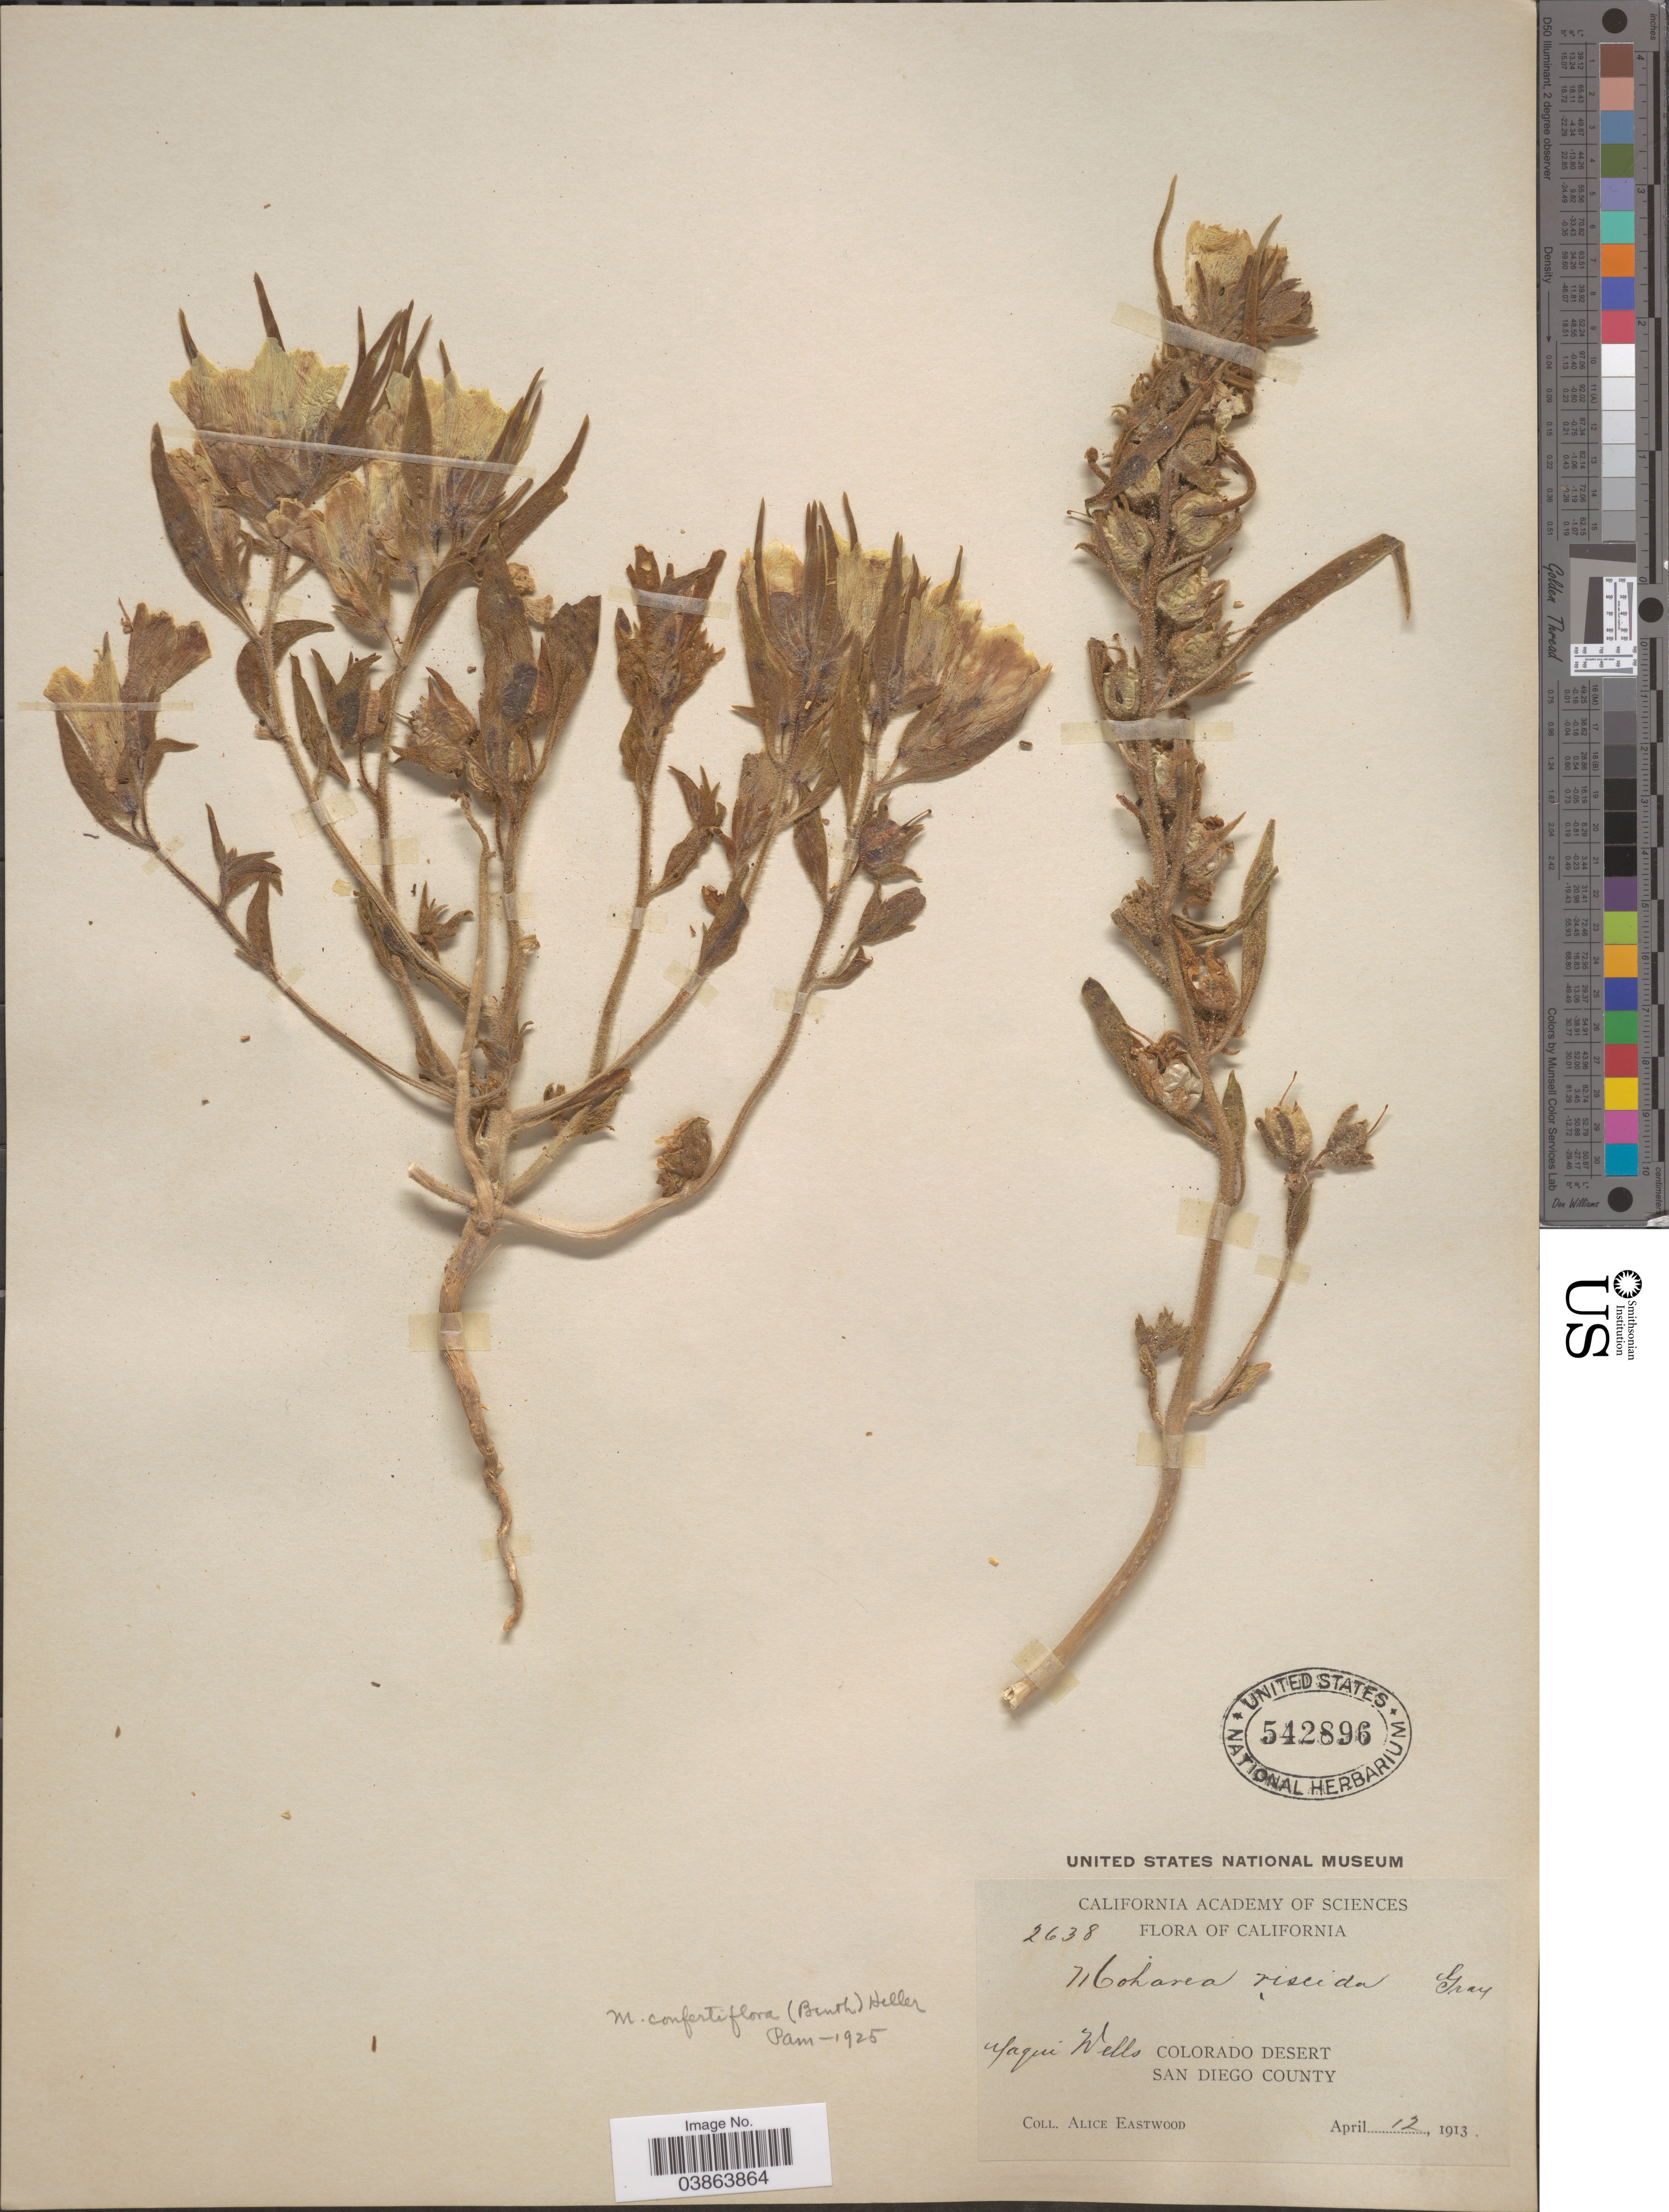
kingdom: Plantae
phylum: Tracheophyta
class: Magnoliopsida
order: Lamiales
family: Plantaginaceae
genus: Mohavea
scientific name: Mohavea confertiflora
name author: (A. DC.) A. Heller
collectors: A. Eastwood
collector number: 2638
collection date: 1913-04-12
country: United States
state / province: California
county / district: San Diego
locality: Colorado Desert. San Diego County.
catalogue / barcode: US 542896